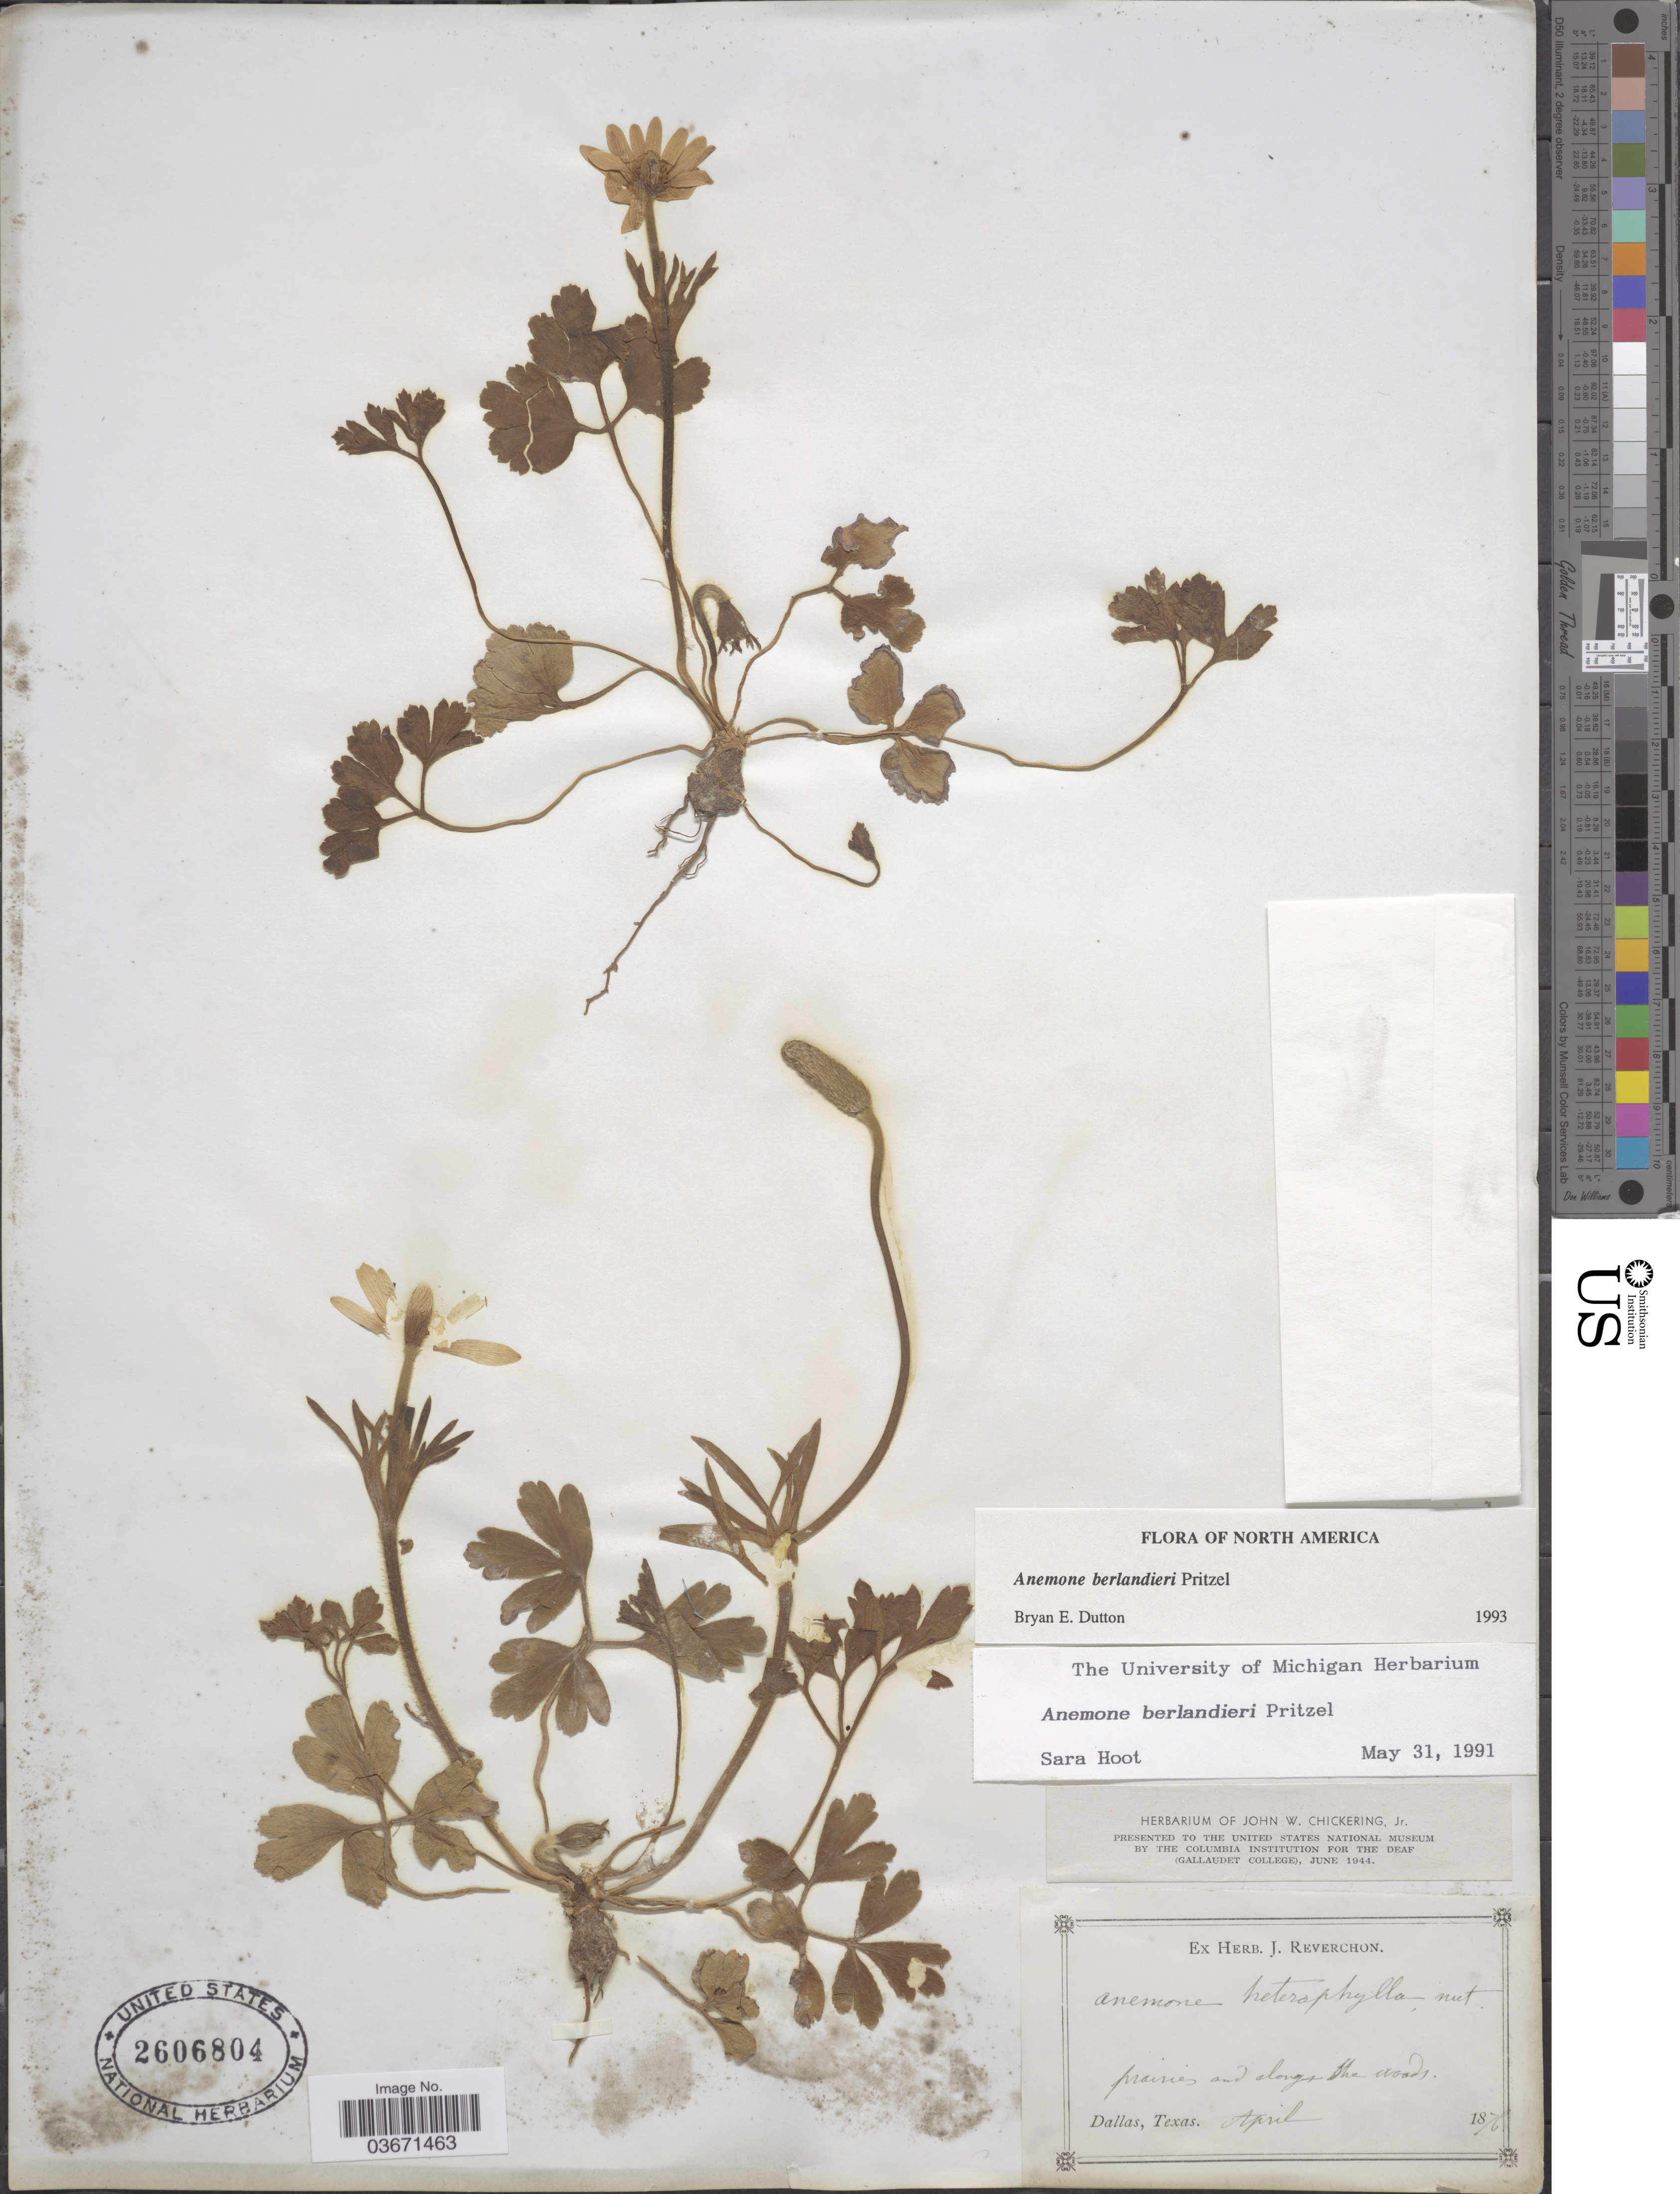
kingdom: Plantae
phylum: Tracheophyta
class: Magnoliopsida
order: Ranunculales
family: Ranunculaceae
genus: Anemone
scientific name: Anemone berlandieri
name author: E. Pritz.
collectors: ex herb. J. Reverchon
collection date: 1876-04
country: United States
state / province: Texas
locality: Dallas.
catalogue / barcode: US 2606804